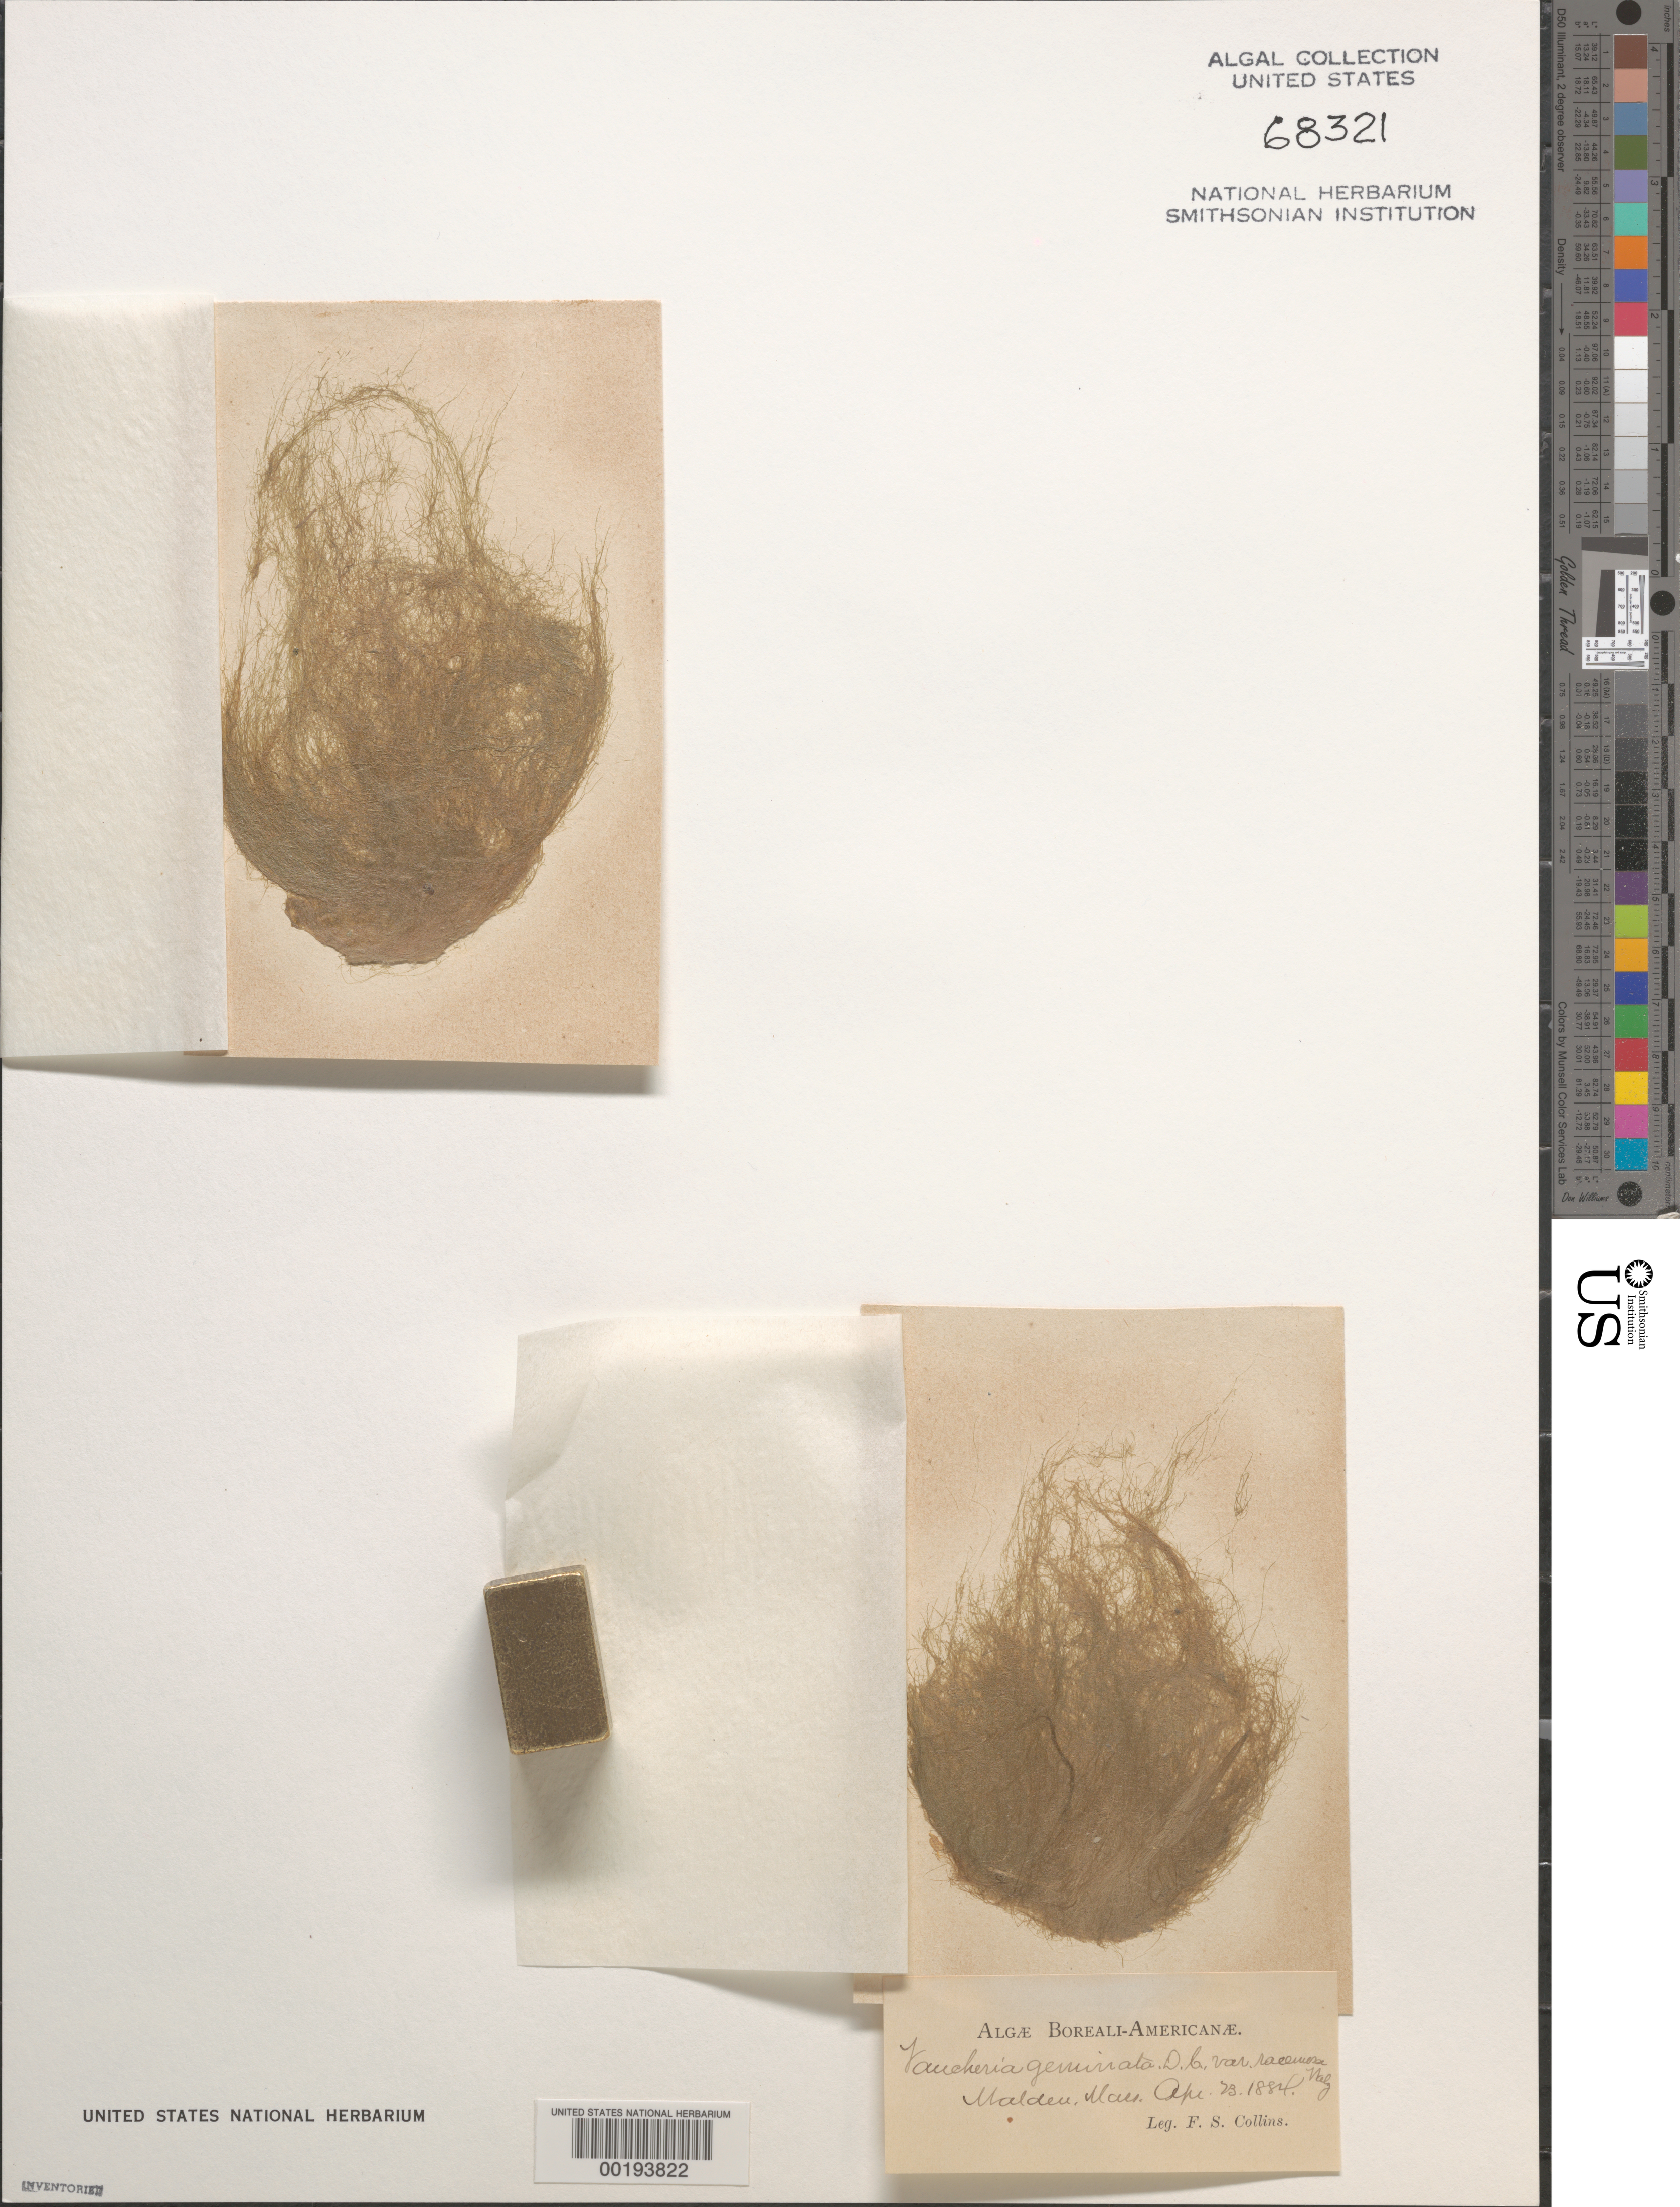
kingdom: Chromista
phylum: Ochrophyta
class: Xanthophyceae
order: Vaucheriales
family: Vaucheriaceae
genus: Vaucheria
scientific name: Vaucheria geminata var. racemosa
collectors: F. Collins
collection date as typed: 23 Apr 1884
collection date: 1884-04-23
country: United States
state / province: Massachusetts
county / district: Middlesex County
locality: Malden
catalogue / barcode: US 68321